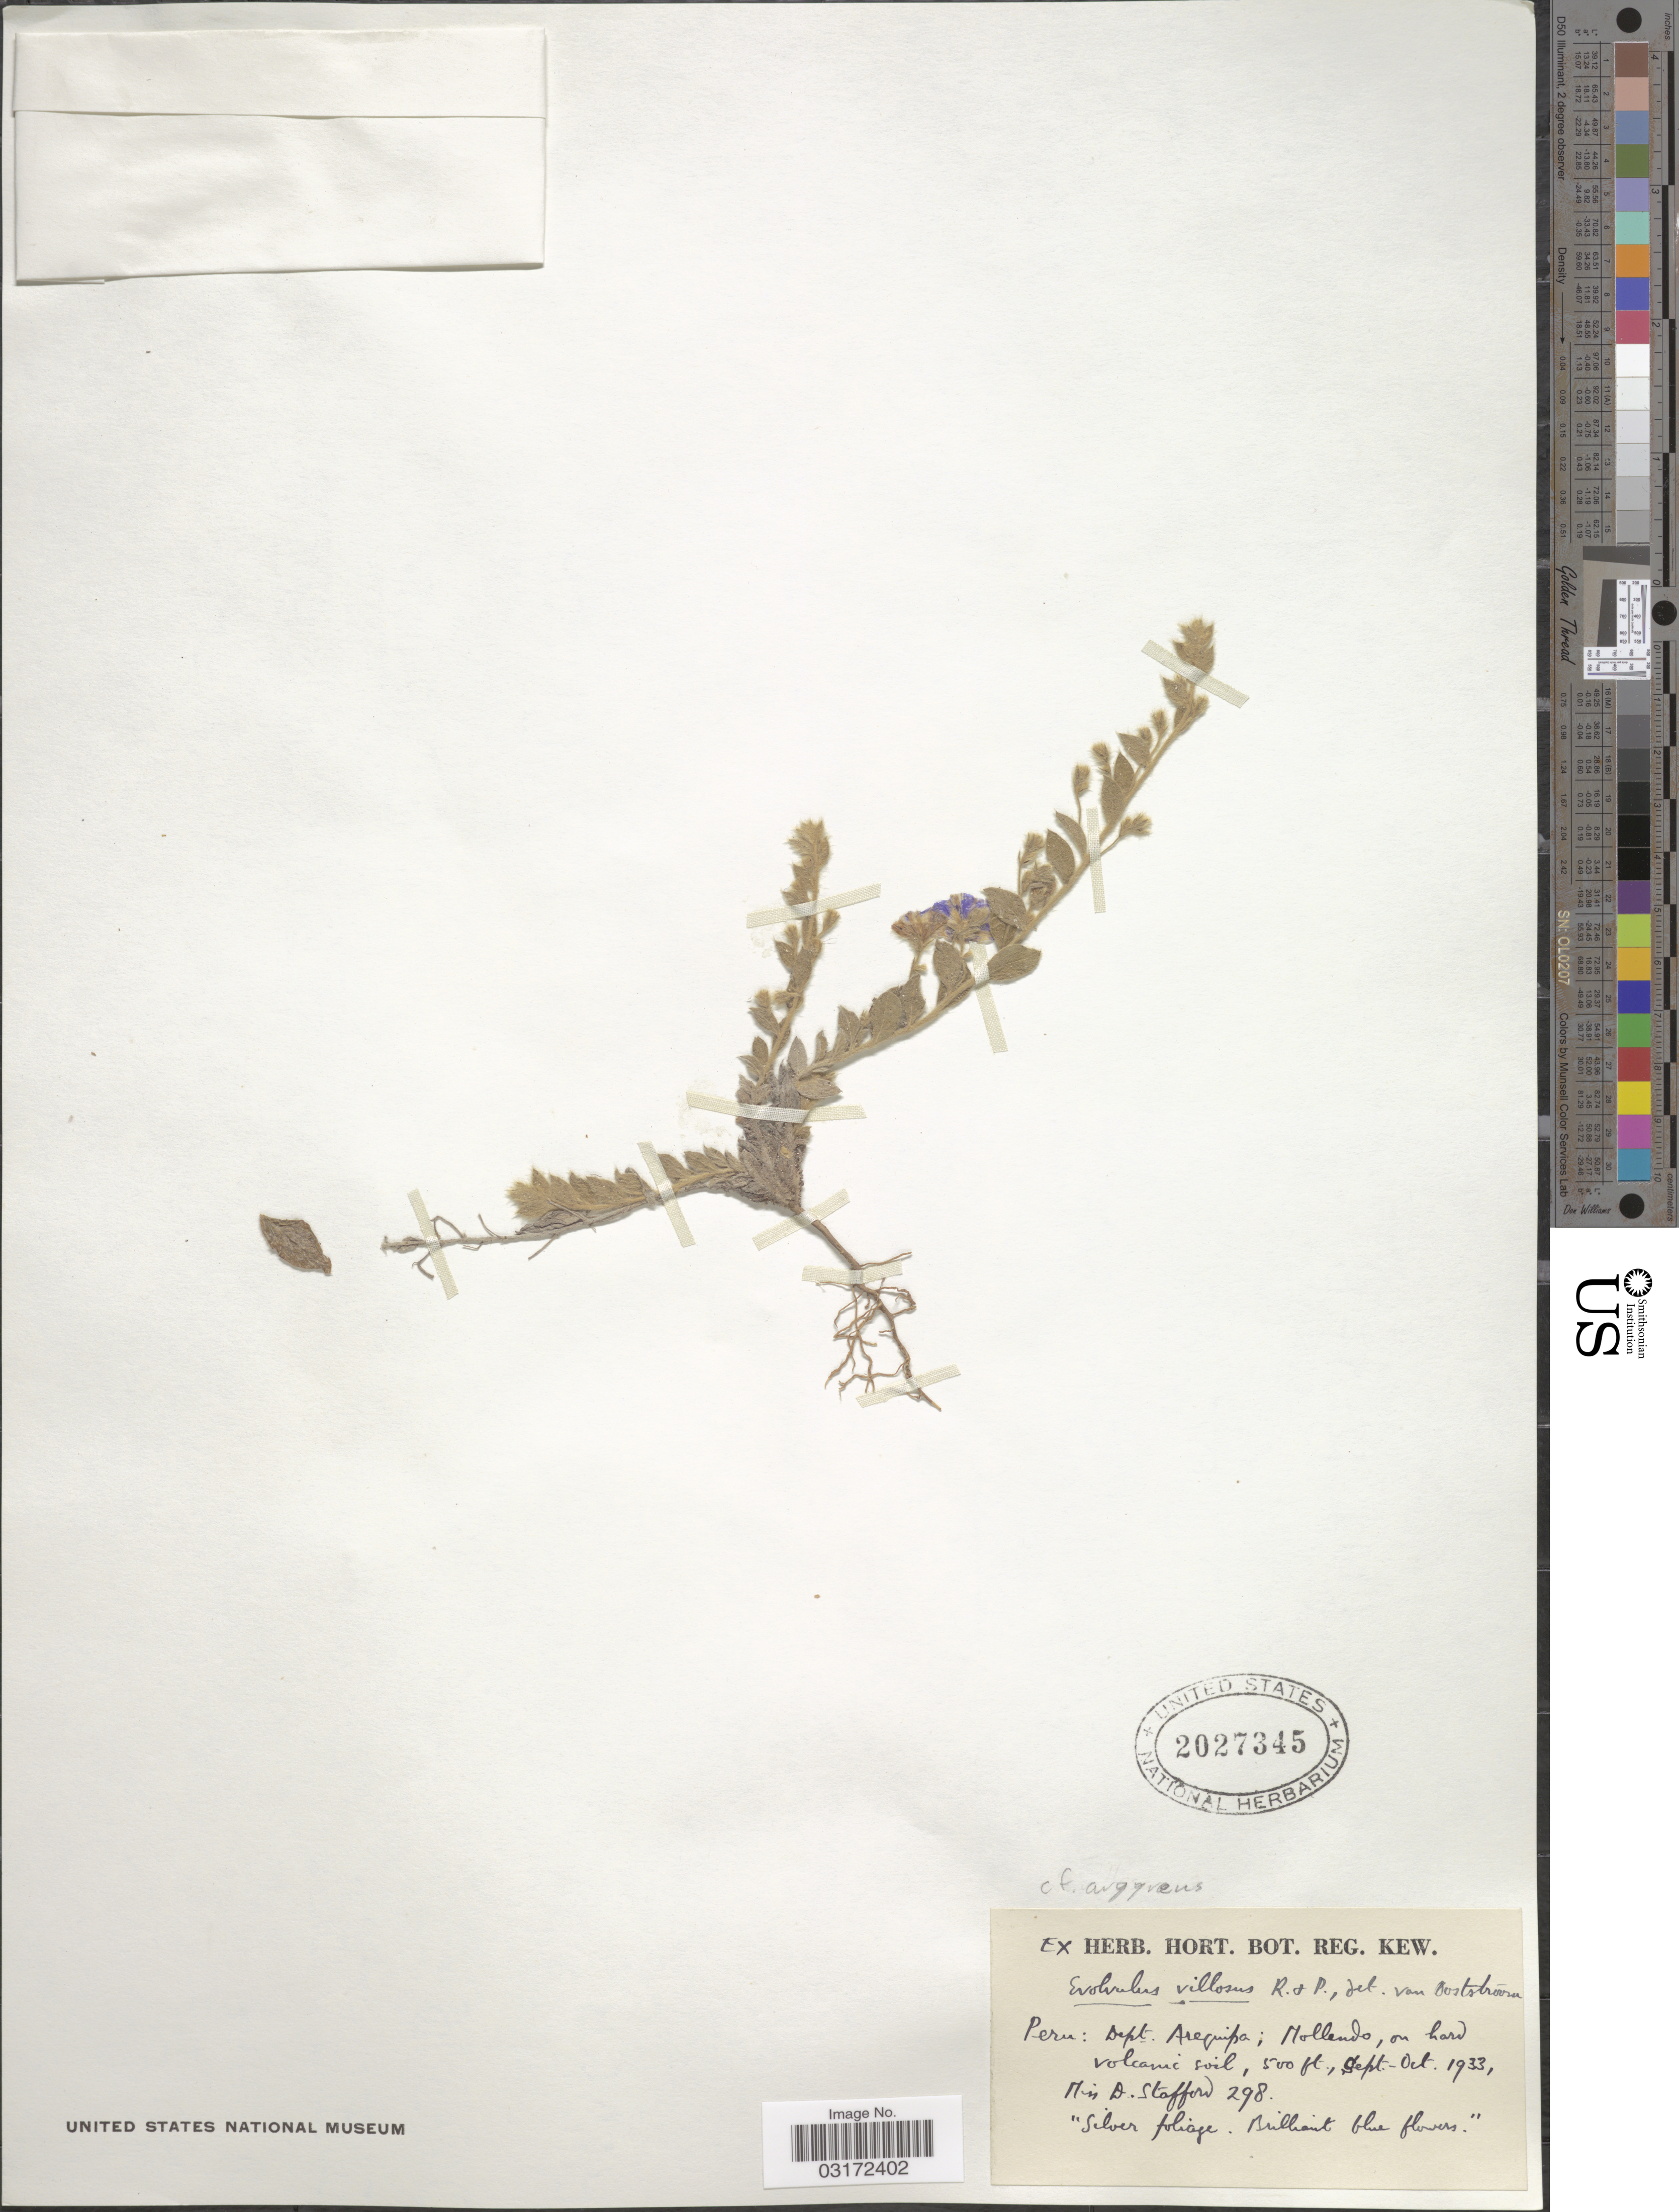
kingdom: Plantae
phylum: Tracheophyta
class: Magnoliopsida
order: Solanales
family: Convolvulaceae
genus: Evolvulus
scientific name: Evolvulus villosus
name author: Ruiz & Pav.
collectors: D. Stafford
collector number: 298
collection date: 1933-09/1933-10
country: Peru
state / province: Arequipa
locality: Dept. Arequipa; Mollendo, on hard volcanic soil.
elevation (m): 152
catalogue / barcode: US 2027345